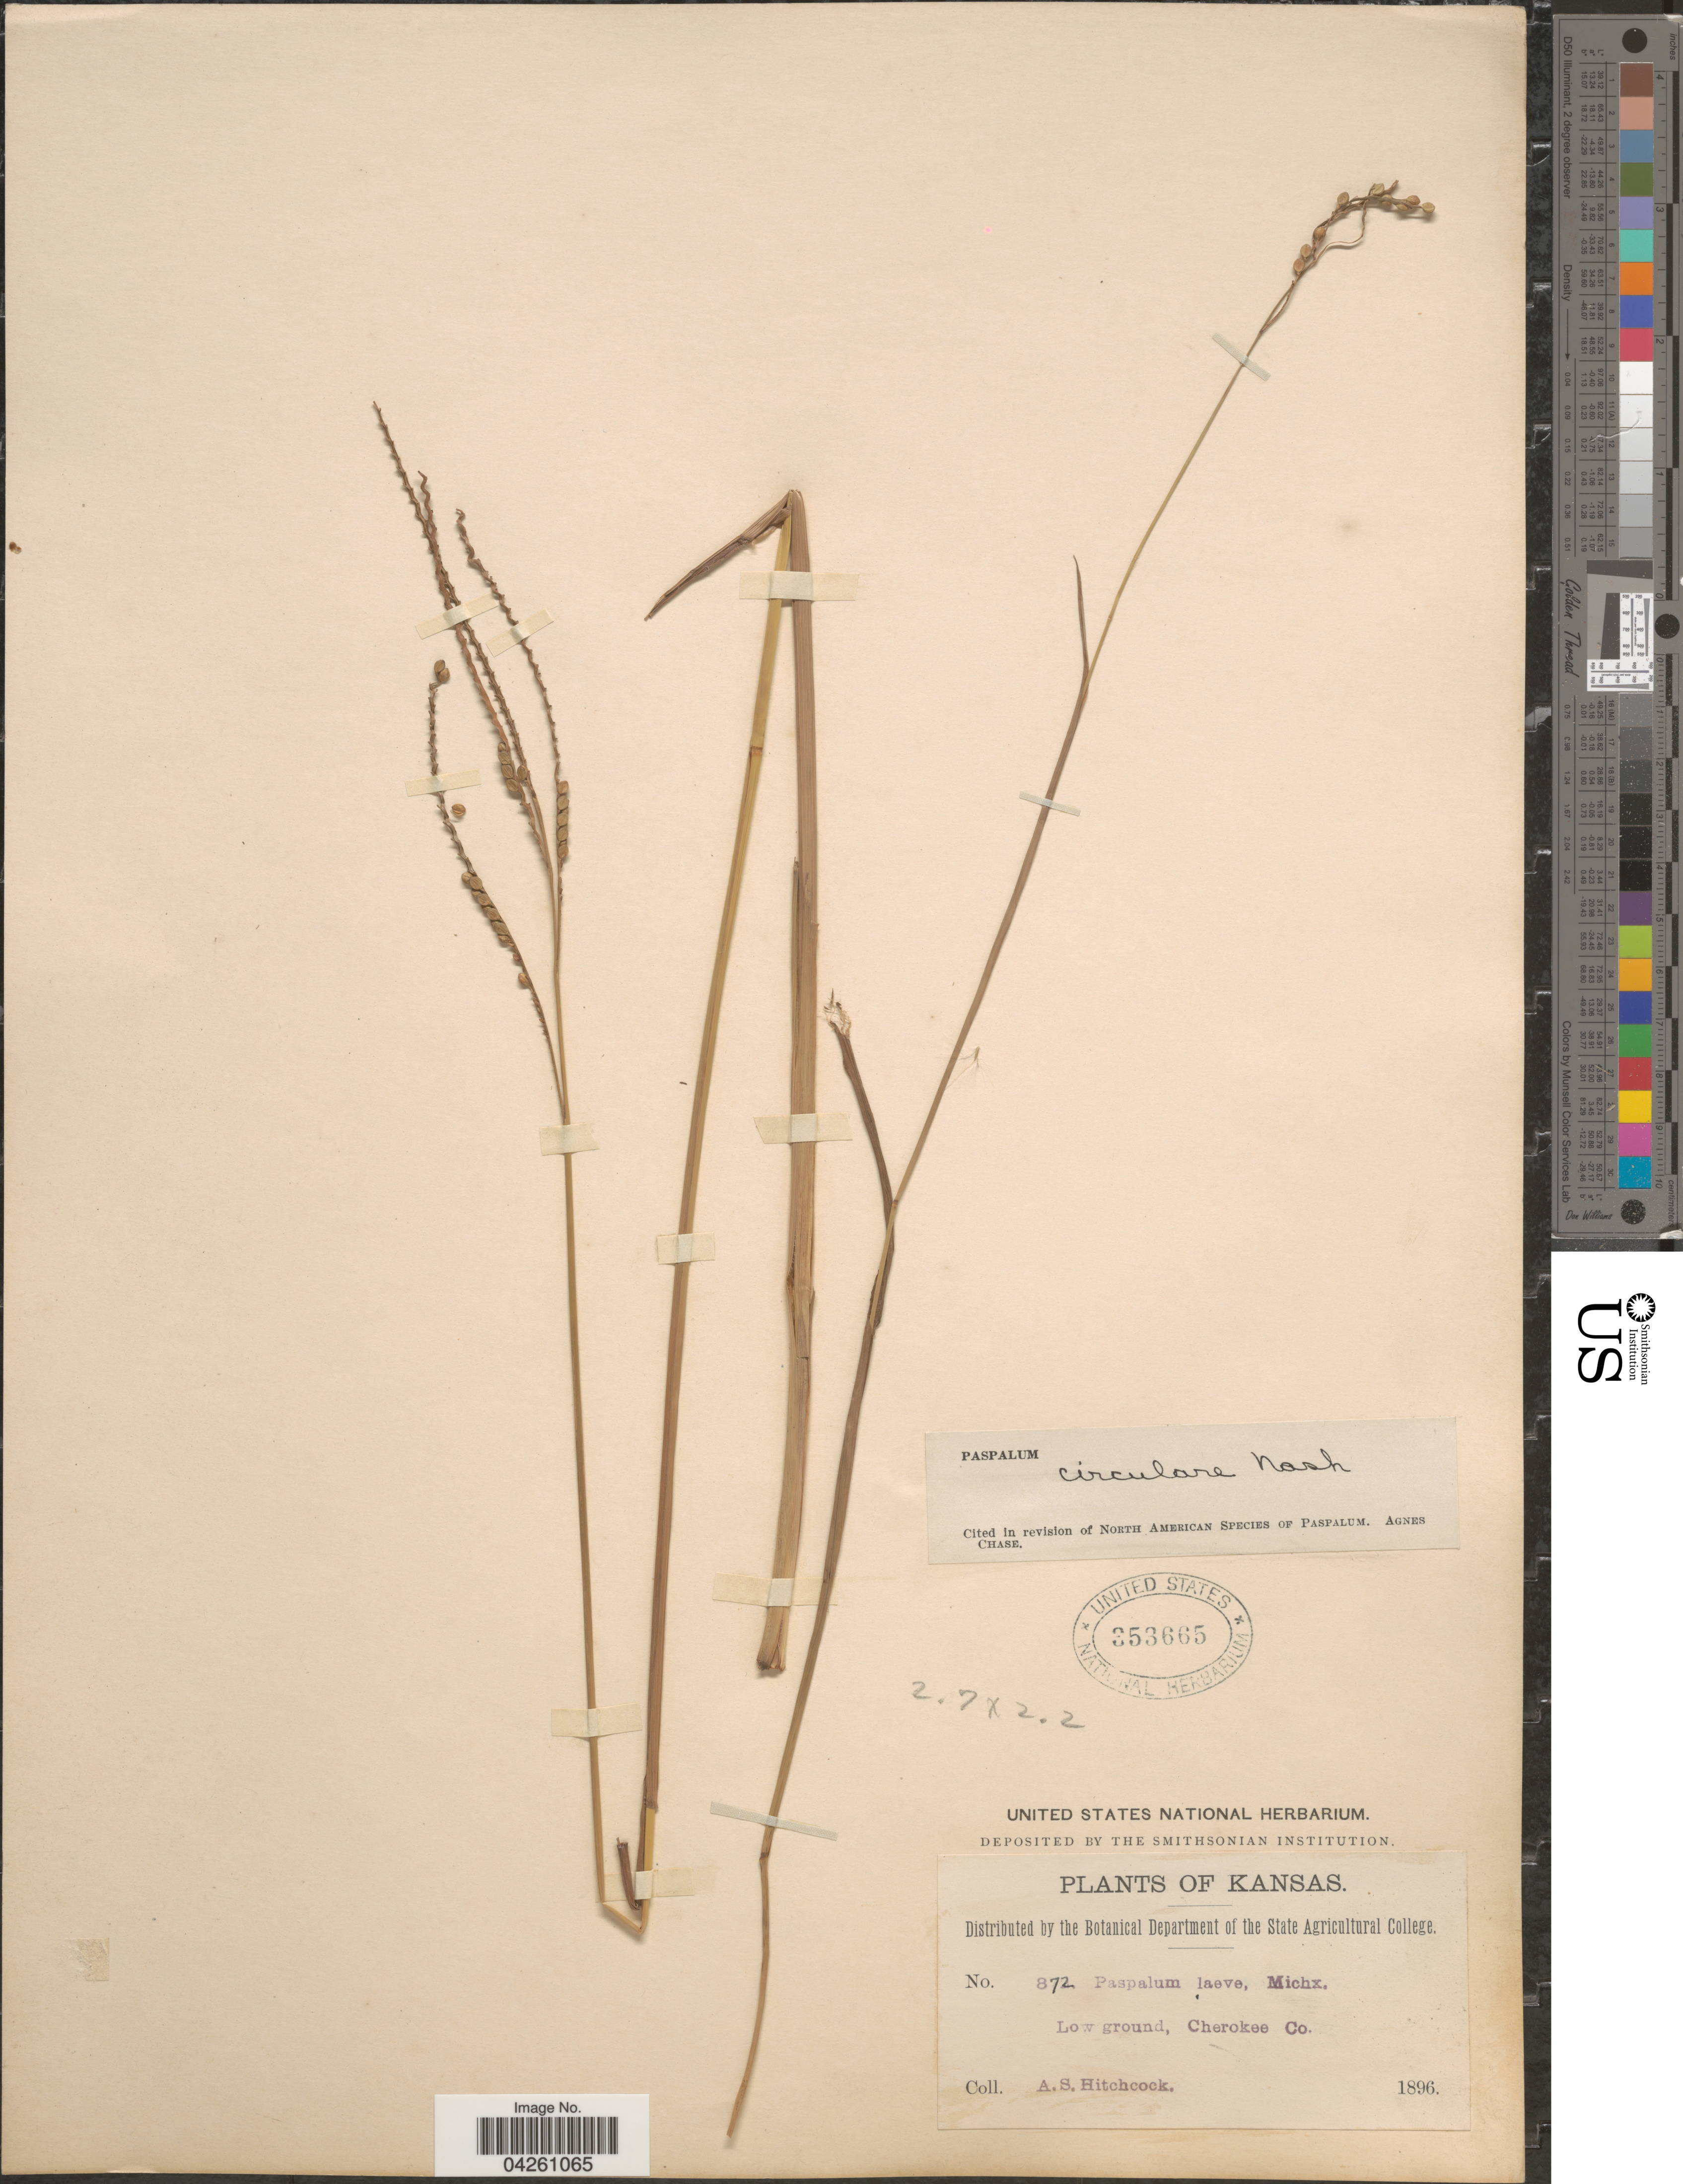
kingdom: Plantae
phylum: Tracheophyta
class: Liliopsida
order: Poales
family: Poaceae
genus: Paspalum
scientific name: Paspalum circulare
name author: Nash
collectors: A. S. Hitchcock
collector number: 872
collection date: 1896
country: United States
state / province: Kansas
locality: Low ground, Cherokee Co.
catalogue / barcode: US 353665